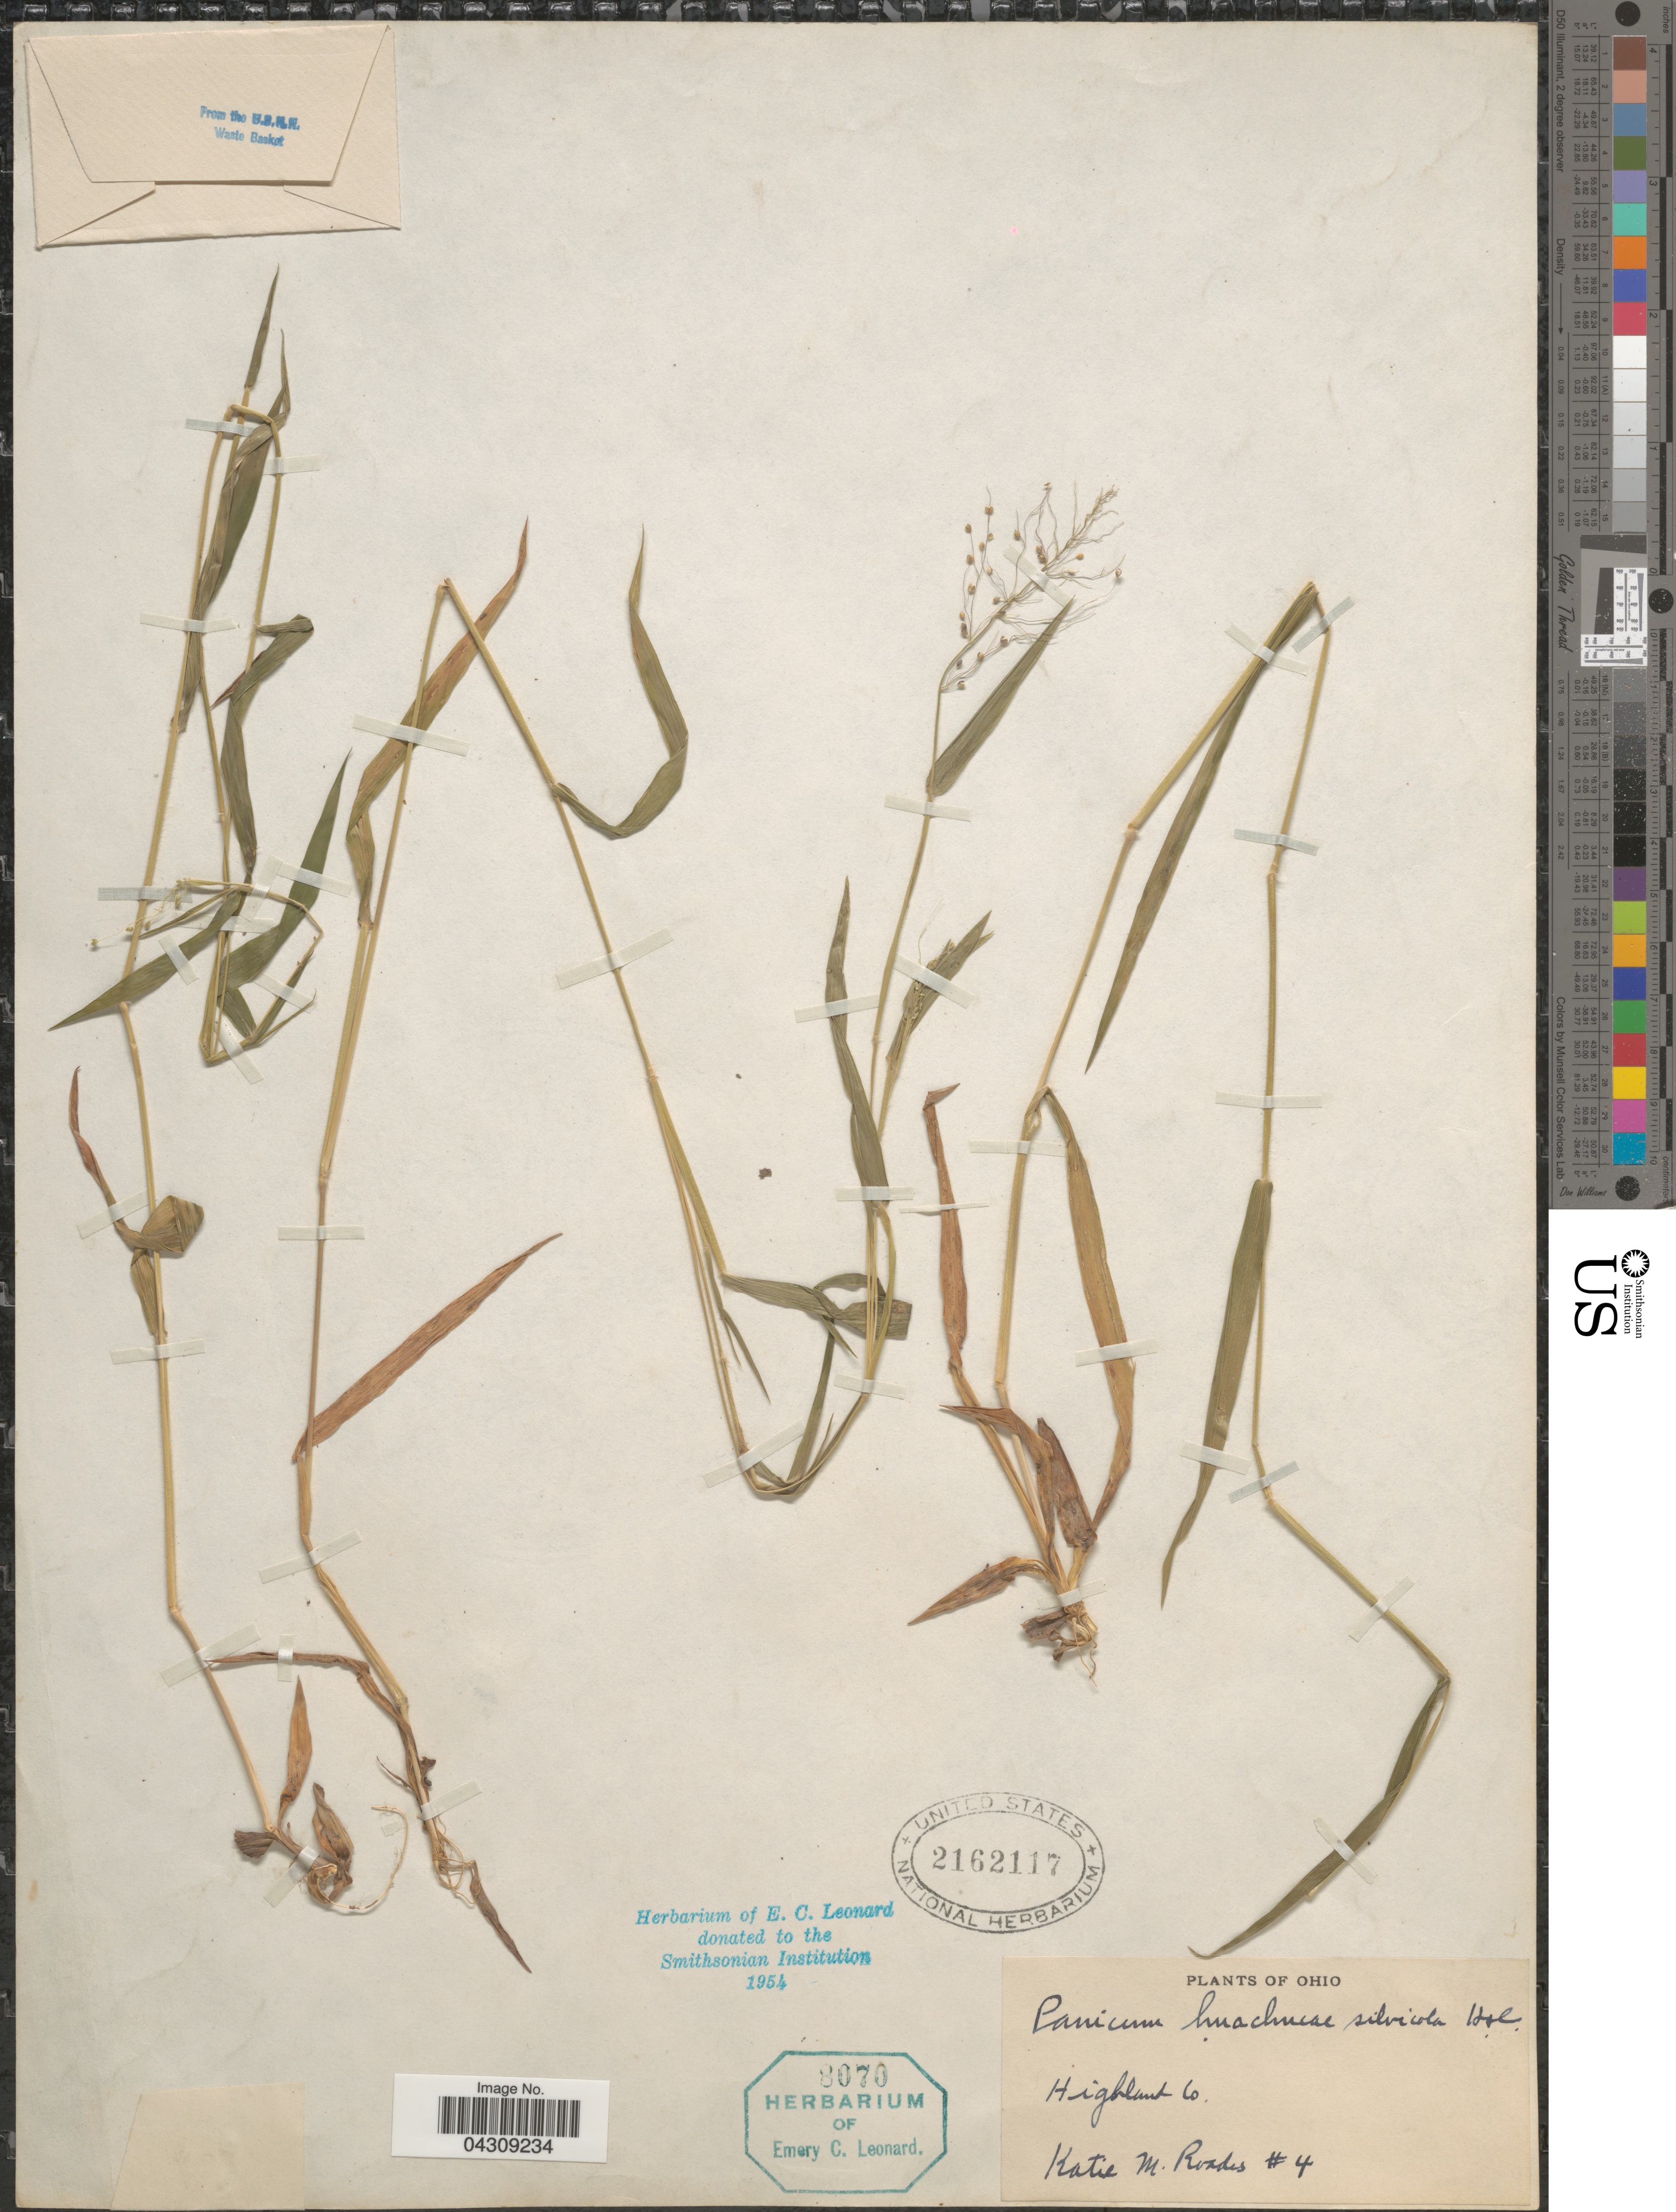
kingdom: Plantae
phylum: Tracheophyta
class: Liliopsida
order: Poales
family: Poaceae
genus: Dichanthelium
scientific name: Dichanthelium acuminatum var. acuminatum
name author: (Sw.) Gould & C.A. Clark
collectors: K. Roades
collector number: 4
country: United States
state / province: Ohio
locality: Highland Co.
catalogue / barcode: US 2162117